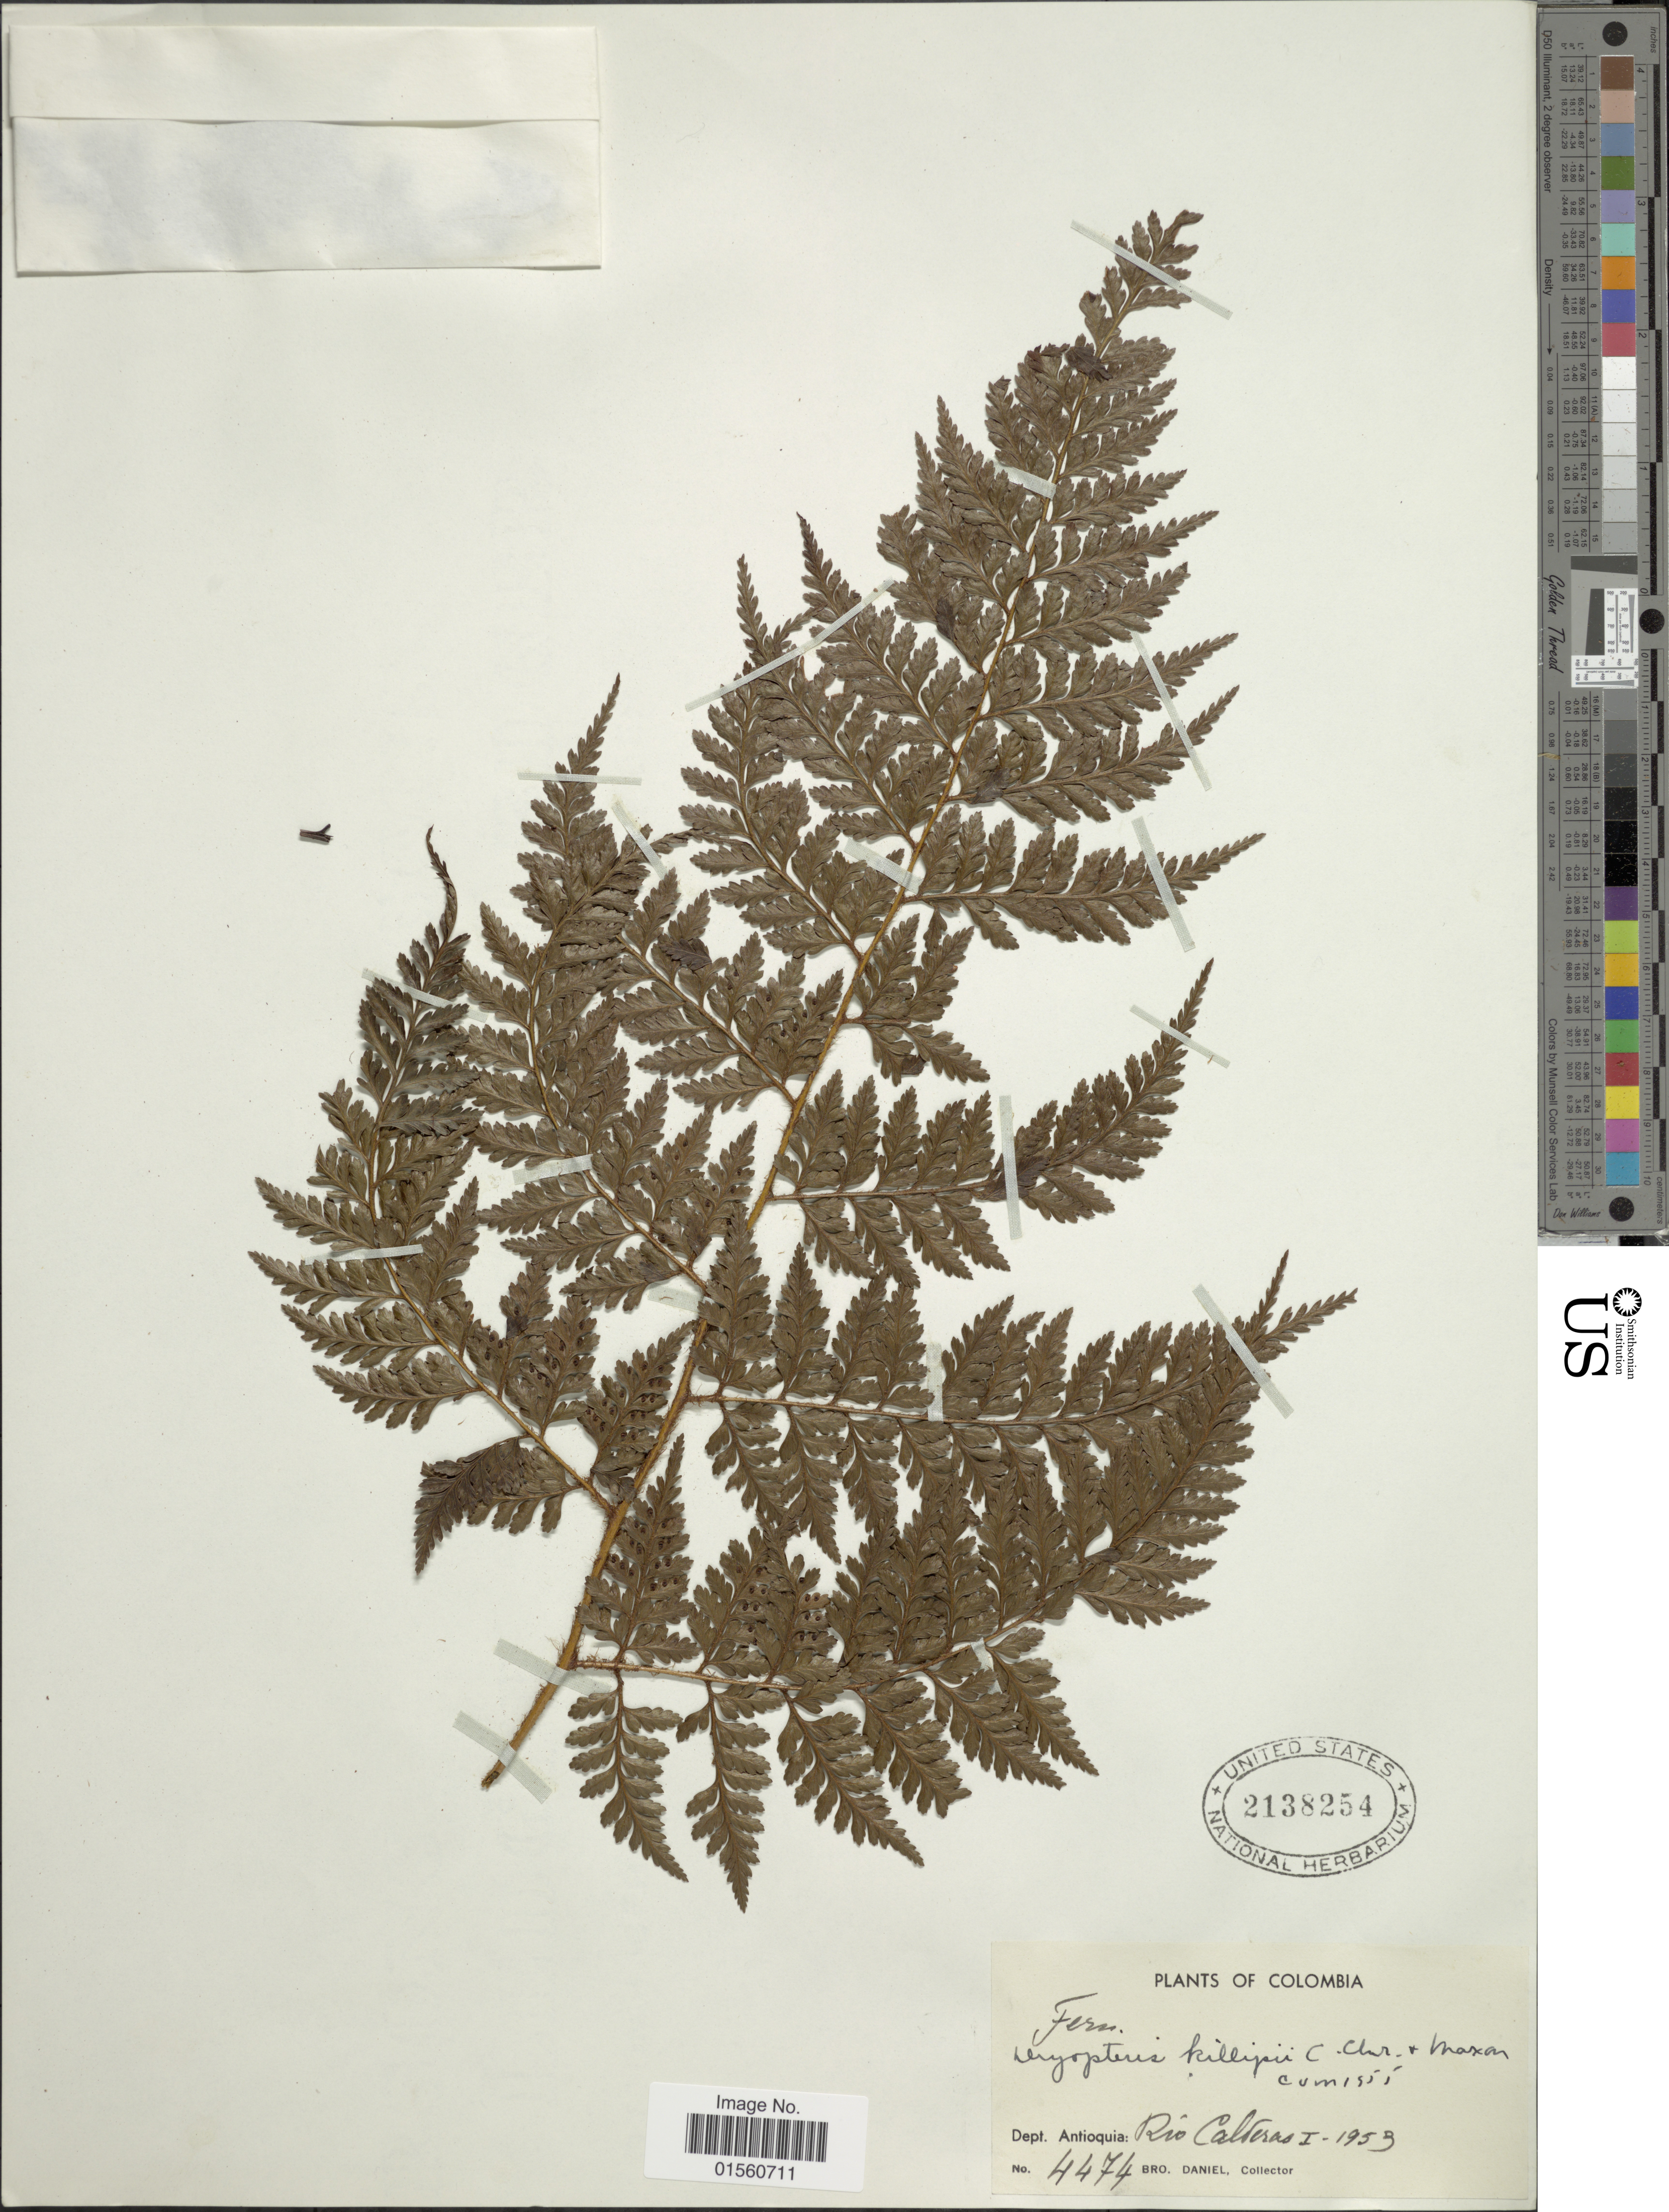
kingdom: Plantae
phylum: Tracheophyta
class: Polypodiopsida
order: Polypodiales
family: Dryopteridaceae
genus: Lastreopsis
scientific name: Lastreopsis killipii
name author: (C. Chr. & Maxon) Tindale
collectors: Bro. Daniel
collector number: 4474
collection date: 1953-01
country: Colombia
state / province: Antioquia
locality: Dept. Antioquia: rio Calderas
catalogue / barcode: US 2138254